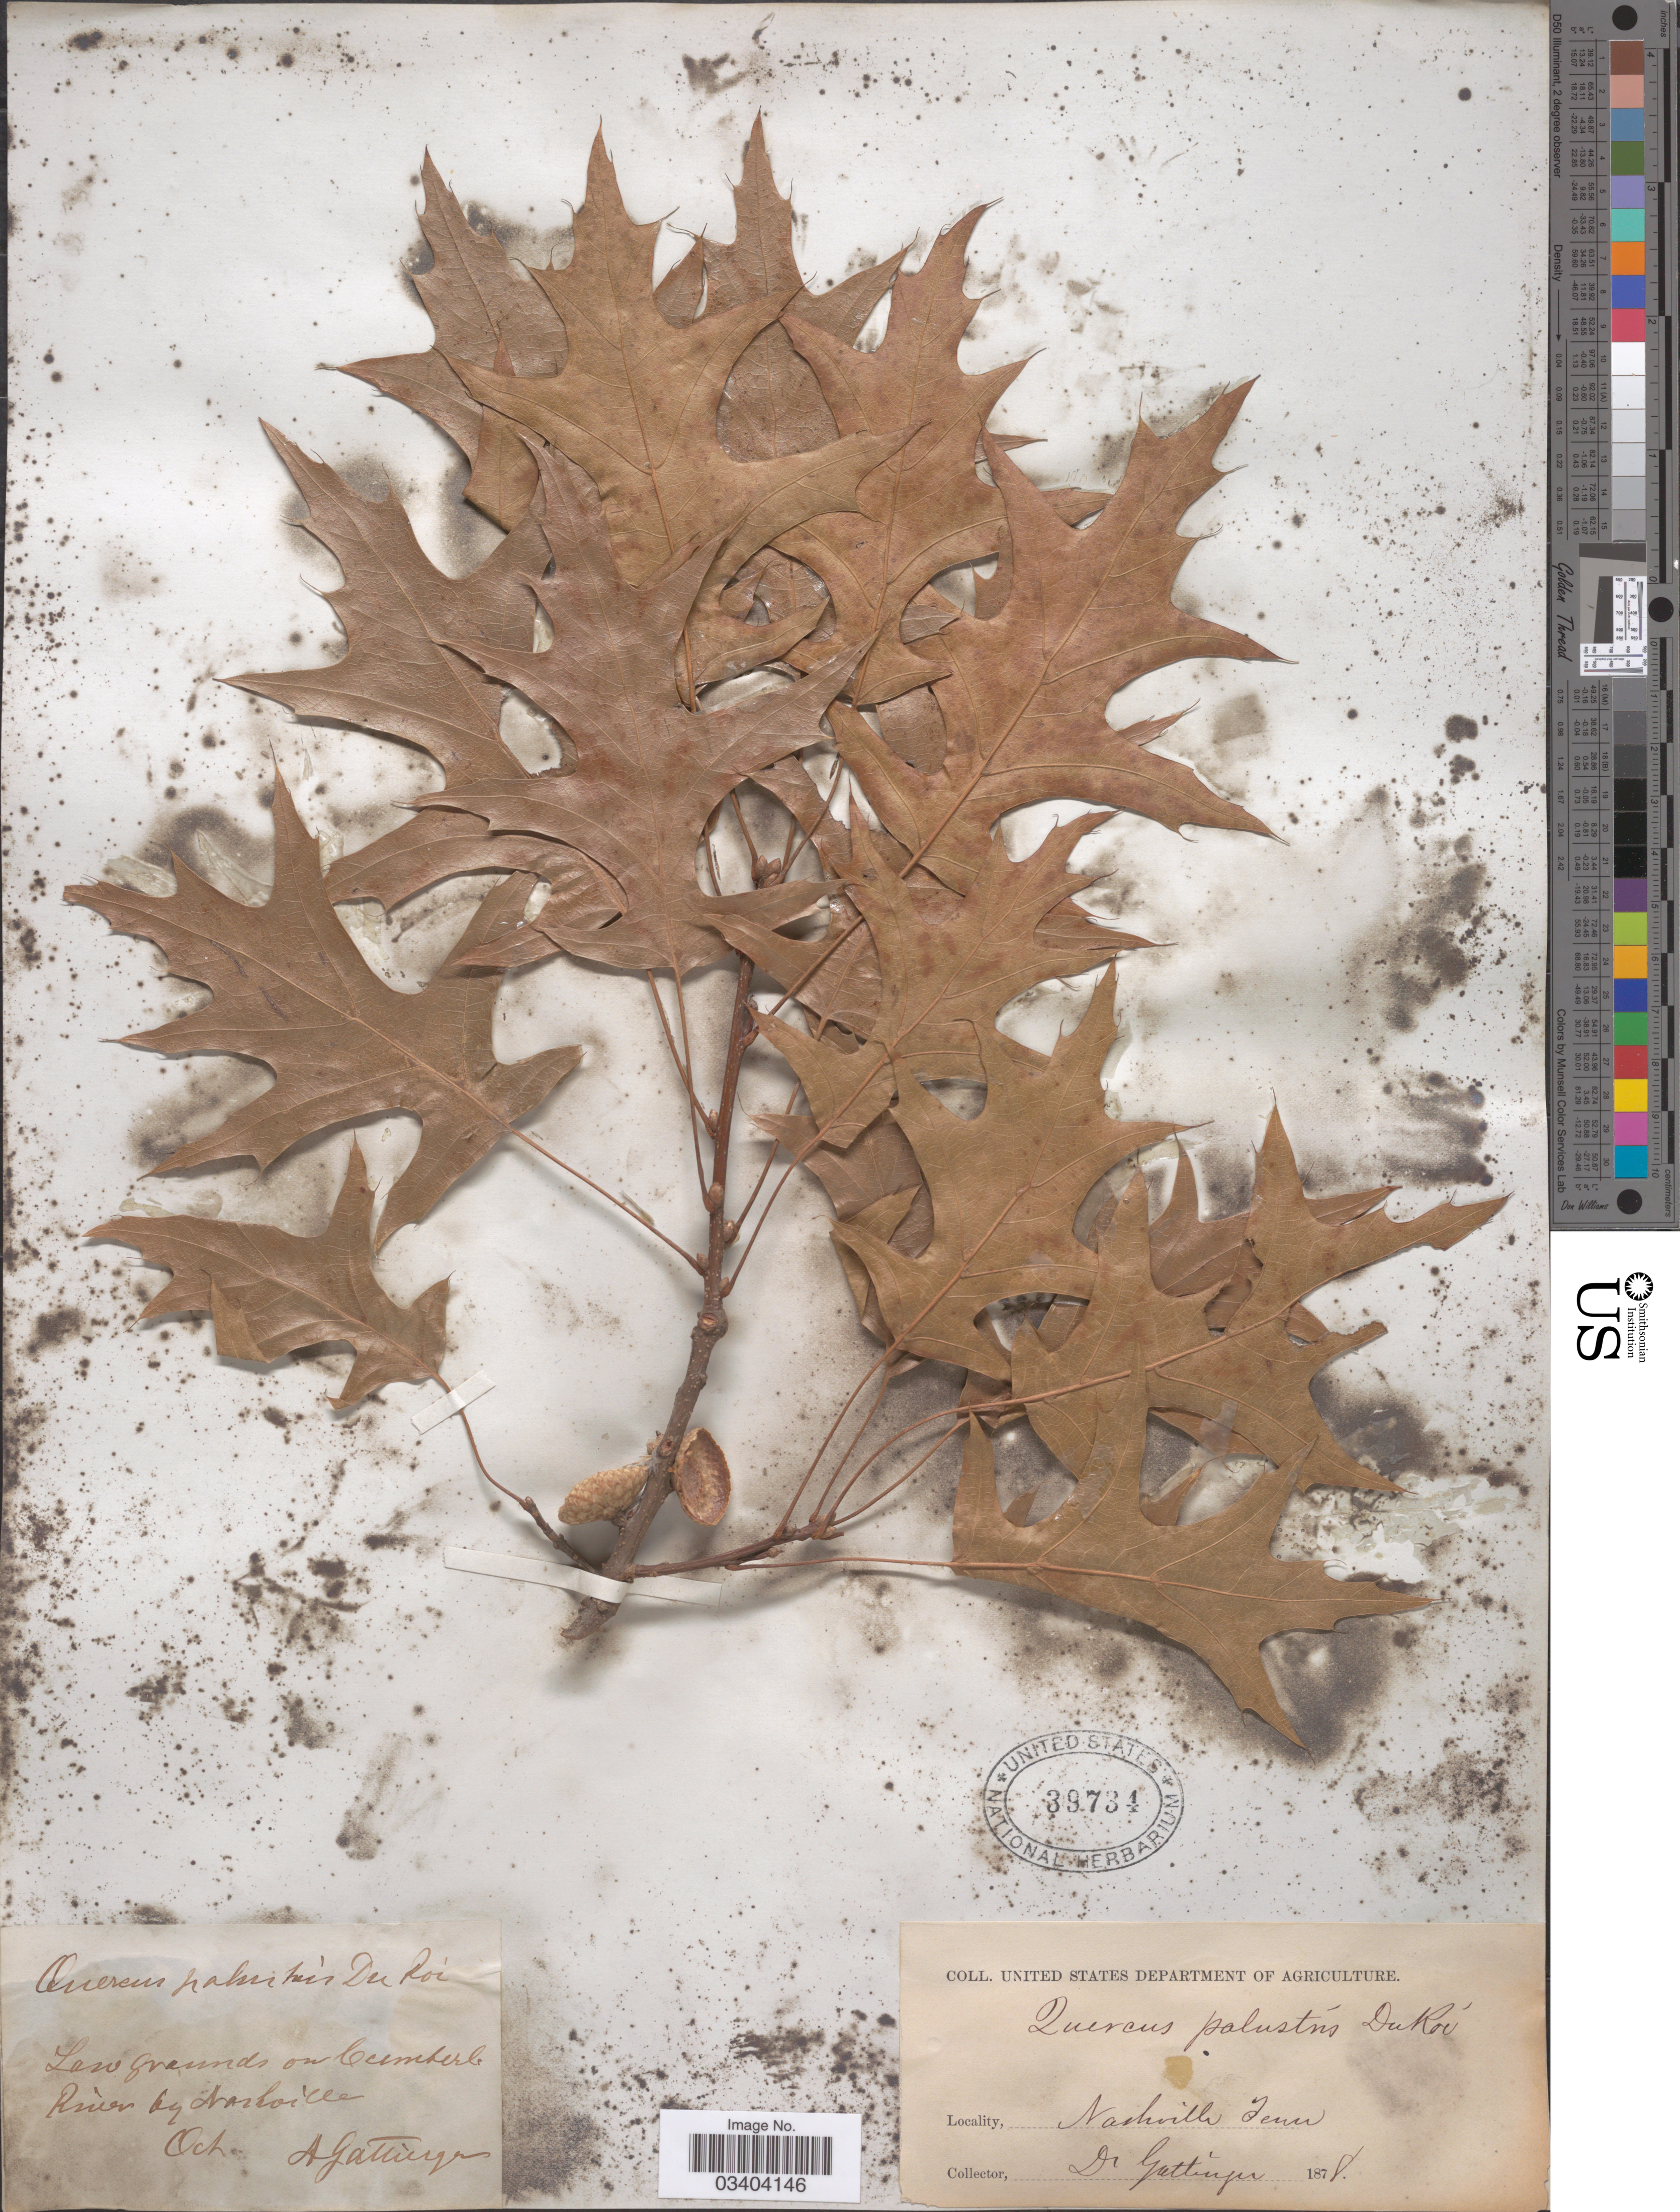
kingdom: Plantae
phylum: Tracheophyta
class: Magnoliopsida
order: Fagales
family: Fagaceae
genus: Quercus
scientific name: Quercus coccinea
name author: Münchh.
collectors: A. Gattinger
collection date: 1878-10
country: United States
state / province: Tennessee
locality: Low grounds on Cumberl. River by Nashville.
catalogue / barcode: US 39734